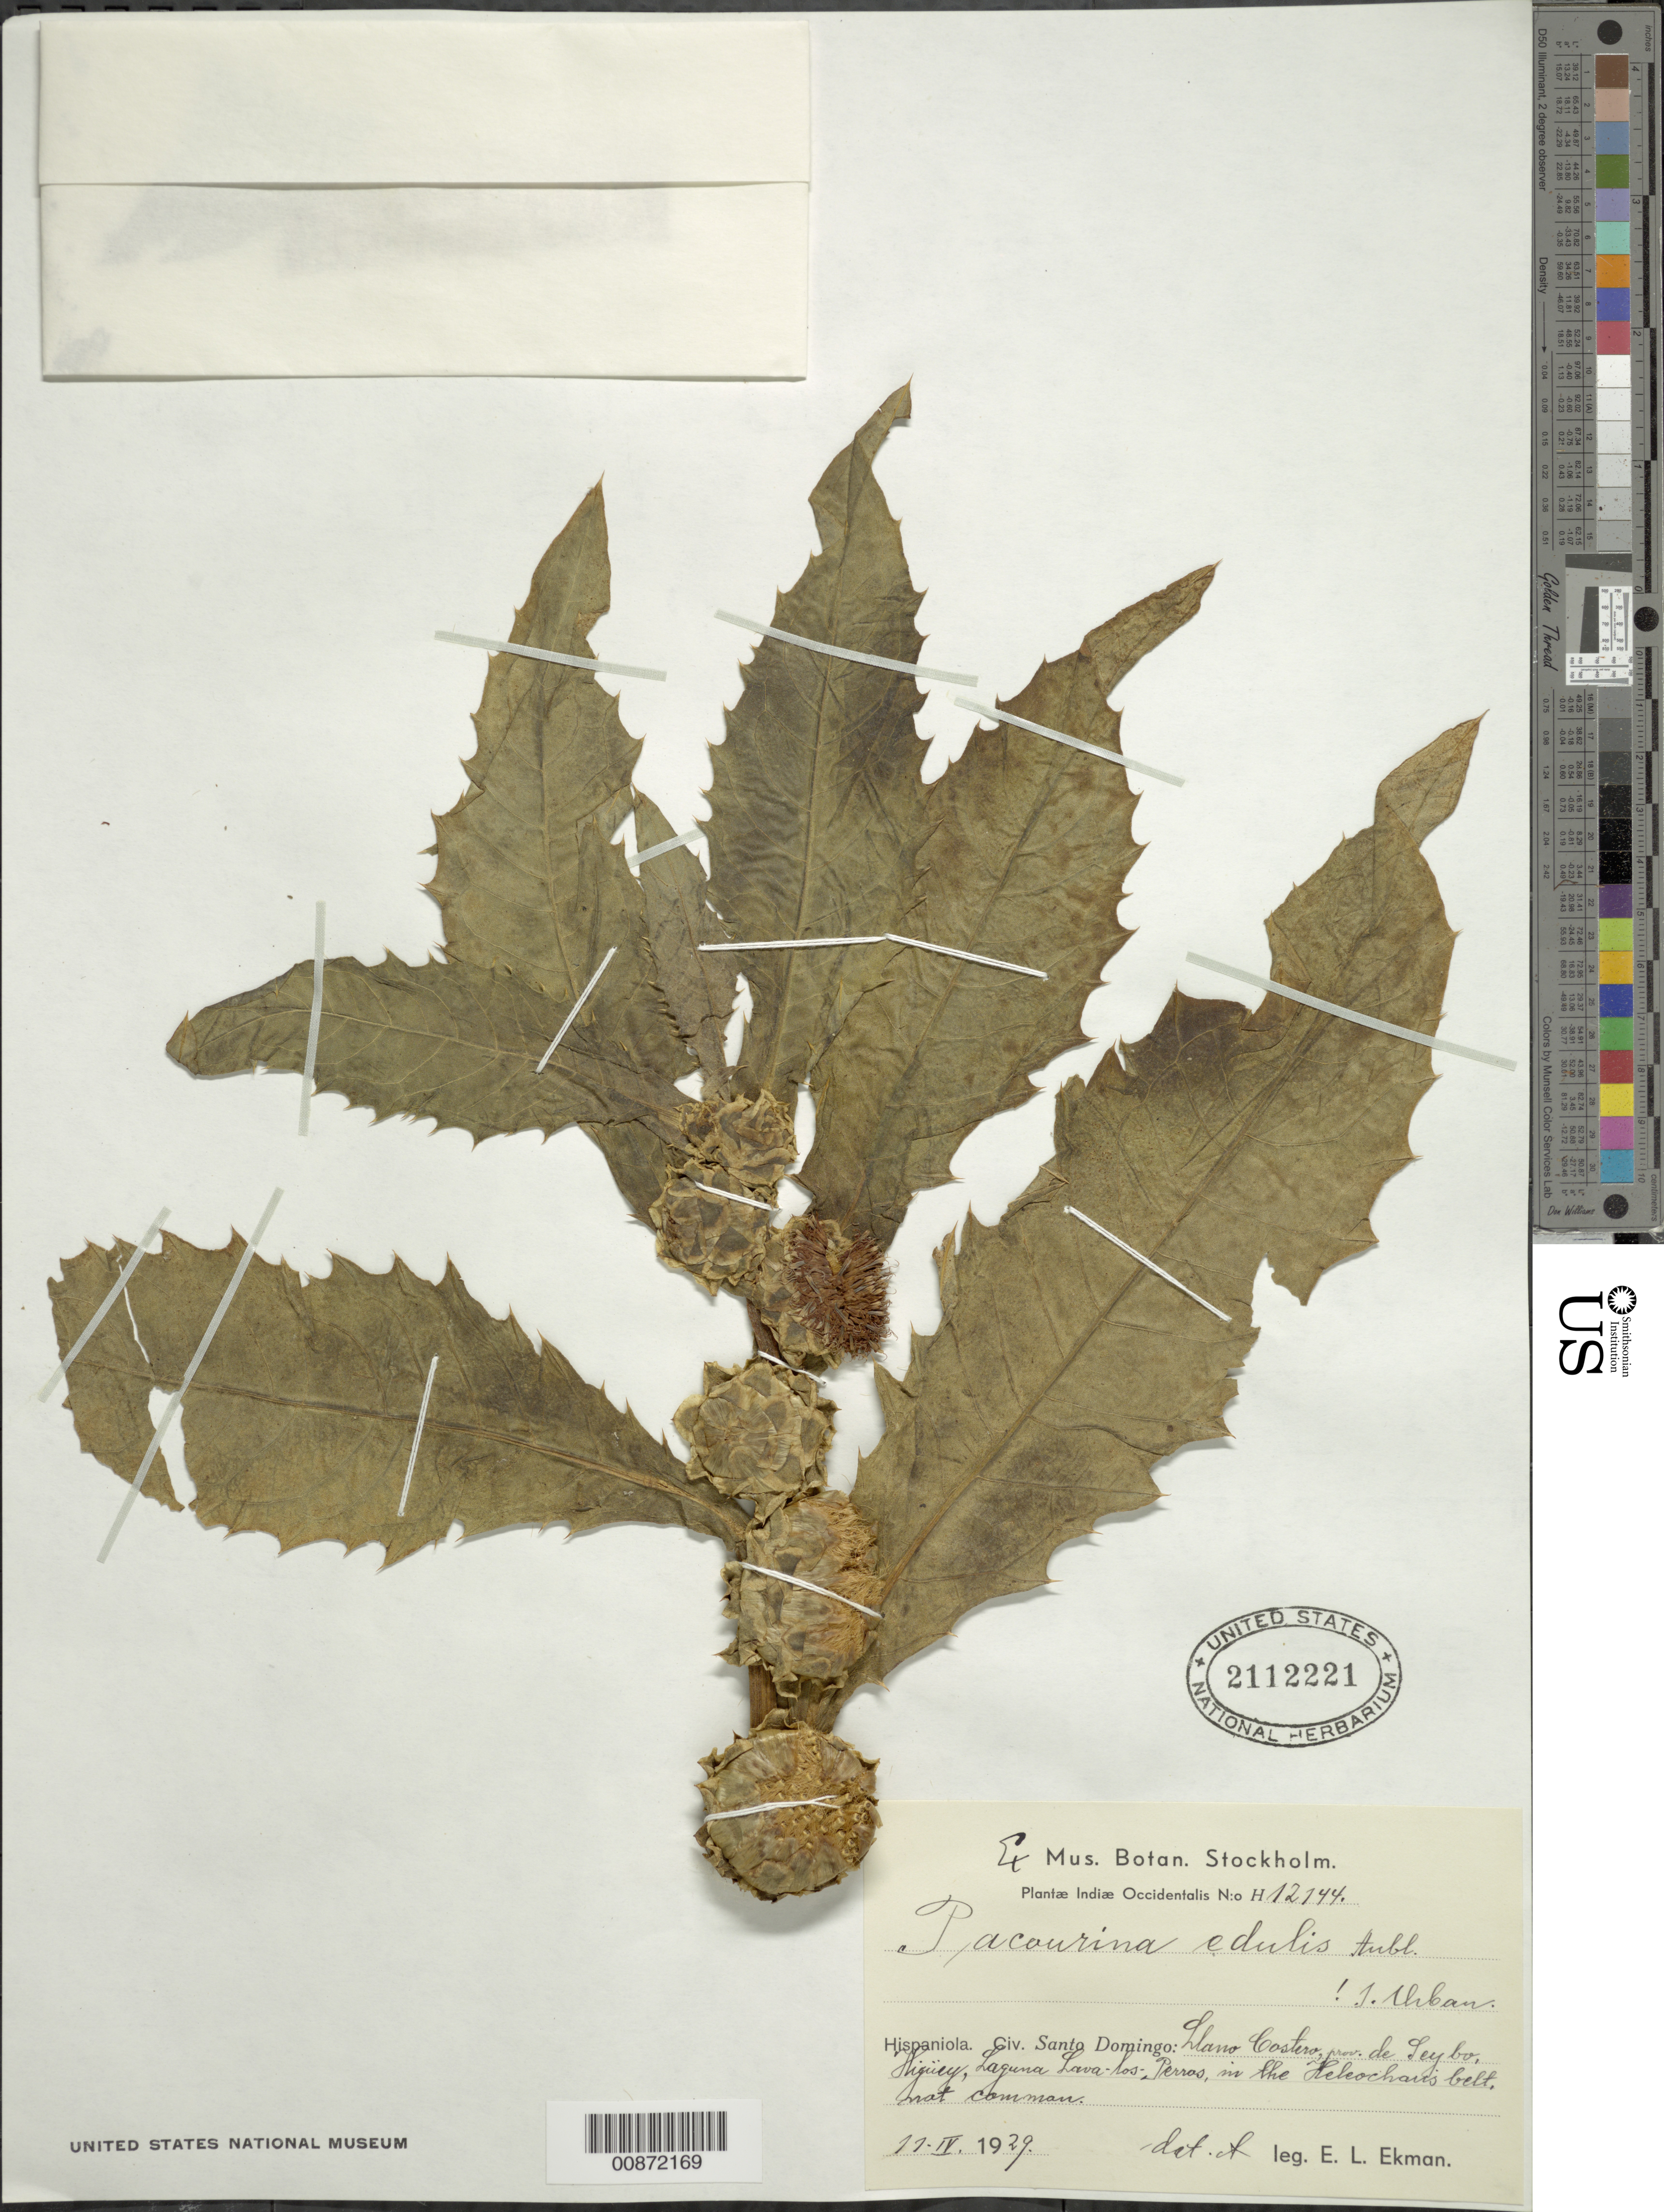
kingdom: Plantae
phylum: Tracheophyta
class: Magnoliopsida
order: Asterales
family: Asteraceae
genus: Pacourina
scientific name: Pacourina edulis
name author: Aubl.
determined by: Ekman, E. L.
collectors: E. L. Ekman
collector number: H 12144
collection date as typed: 11 Sep 1929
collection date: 1929-09-11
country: Dominican Republic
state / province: El Seibo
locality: Civ. Santo Domingo. Llano Costero Higüey, Laguna Lava-los-Perros, in the Heleocharis belt.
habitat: Near lagoon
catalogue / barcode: US 2112221